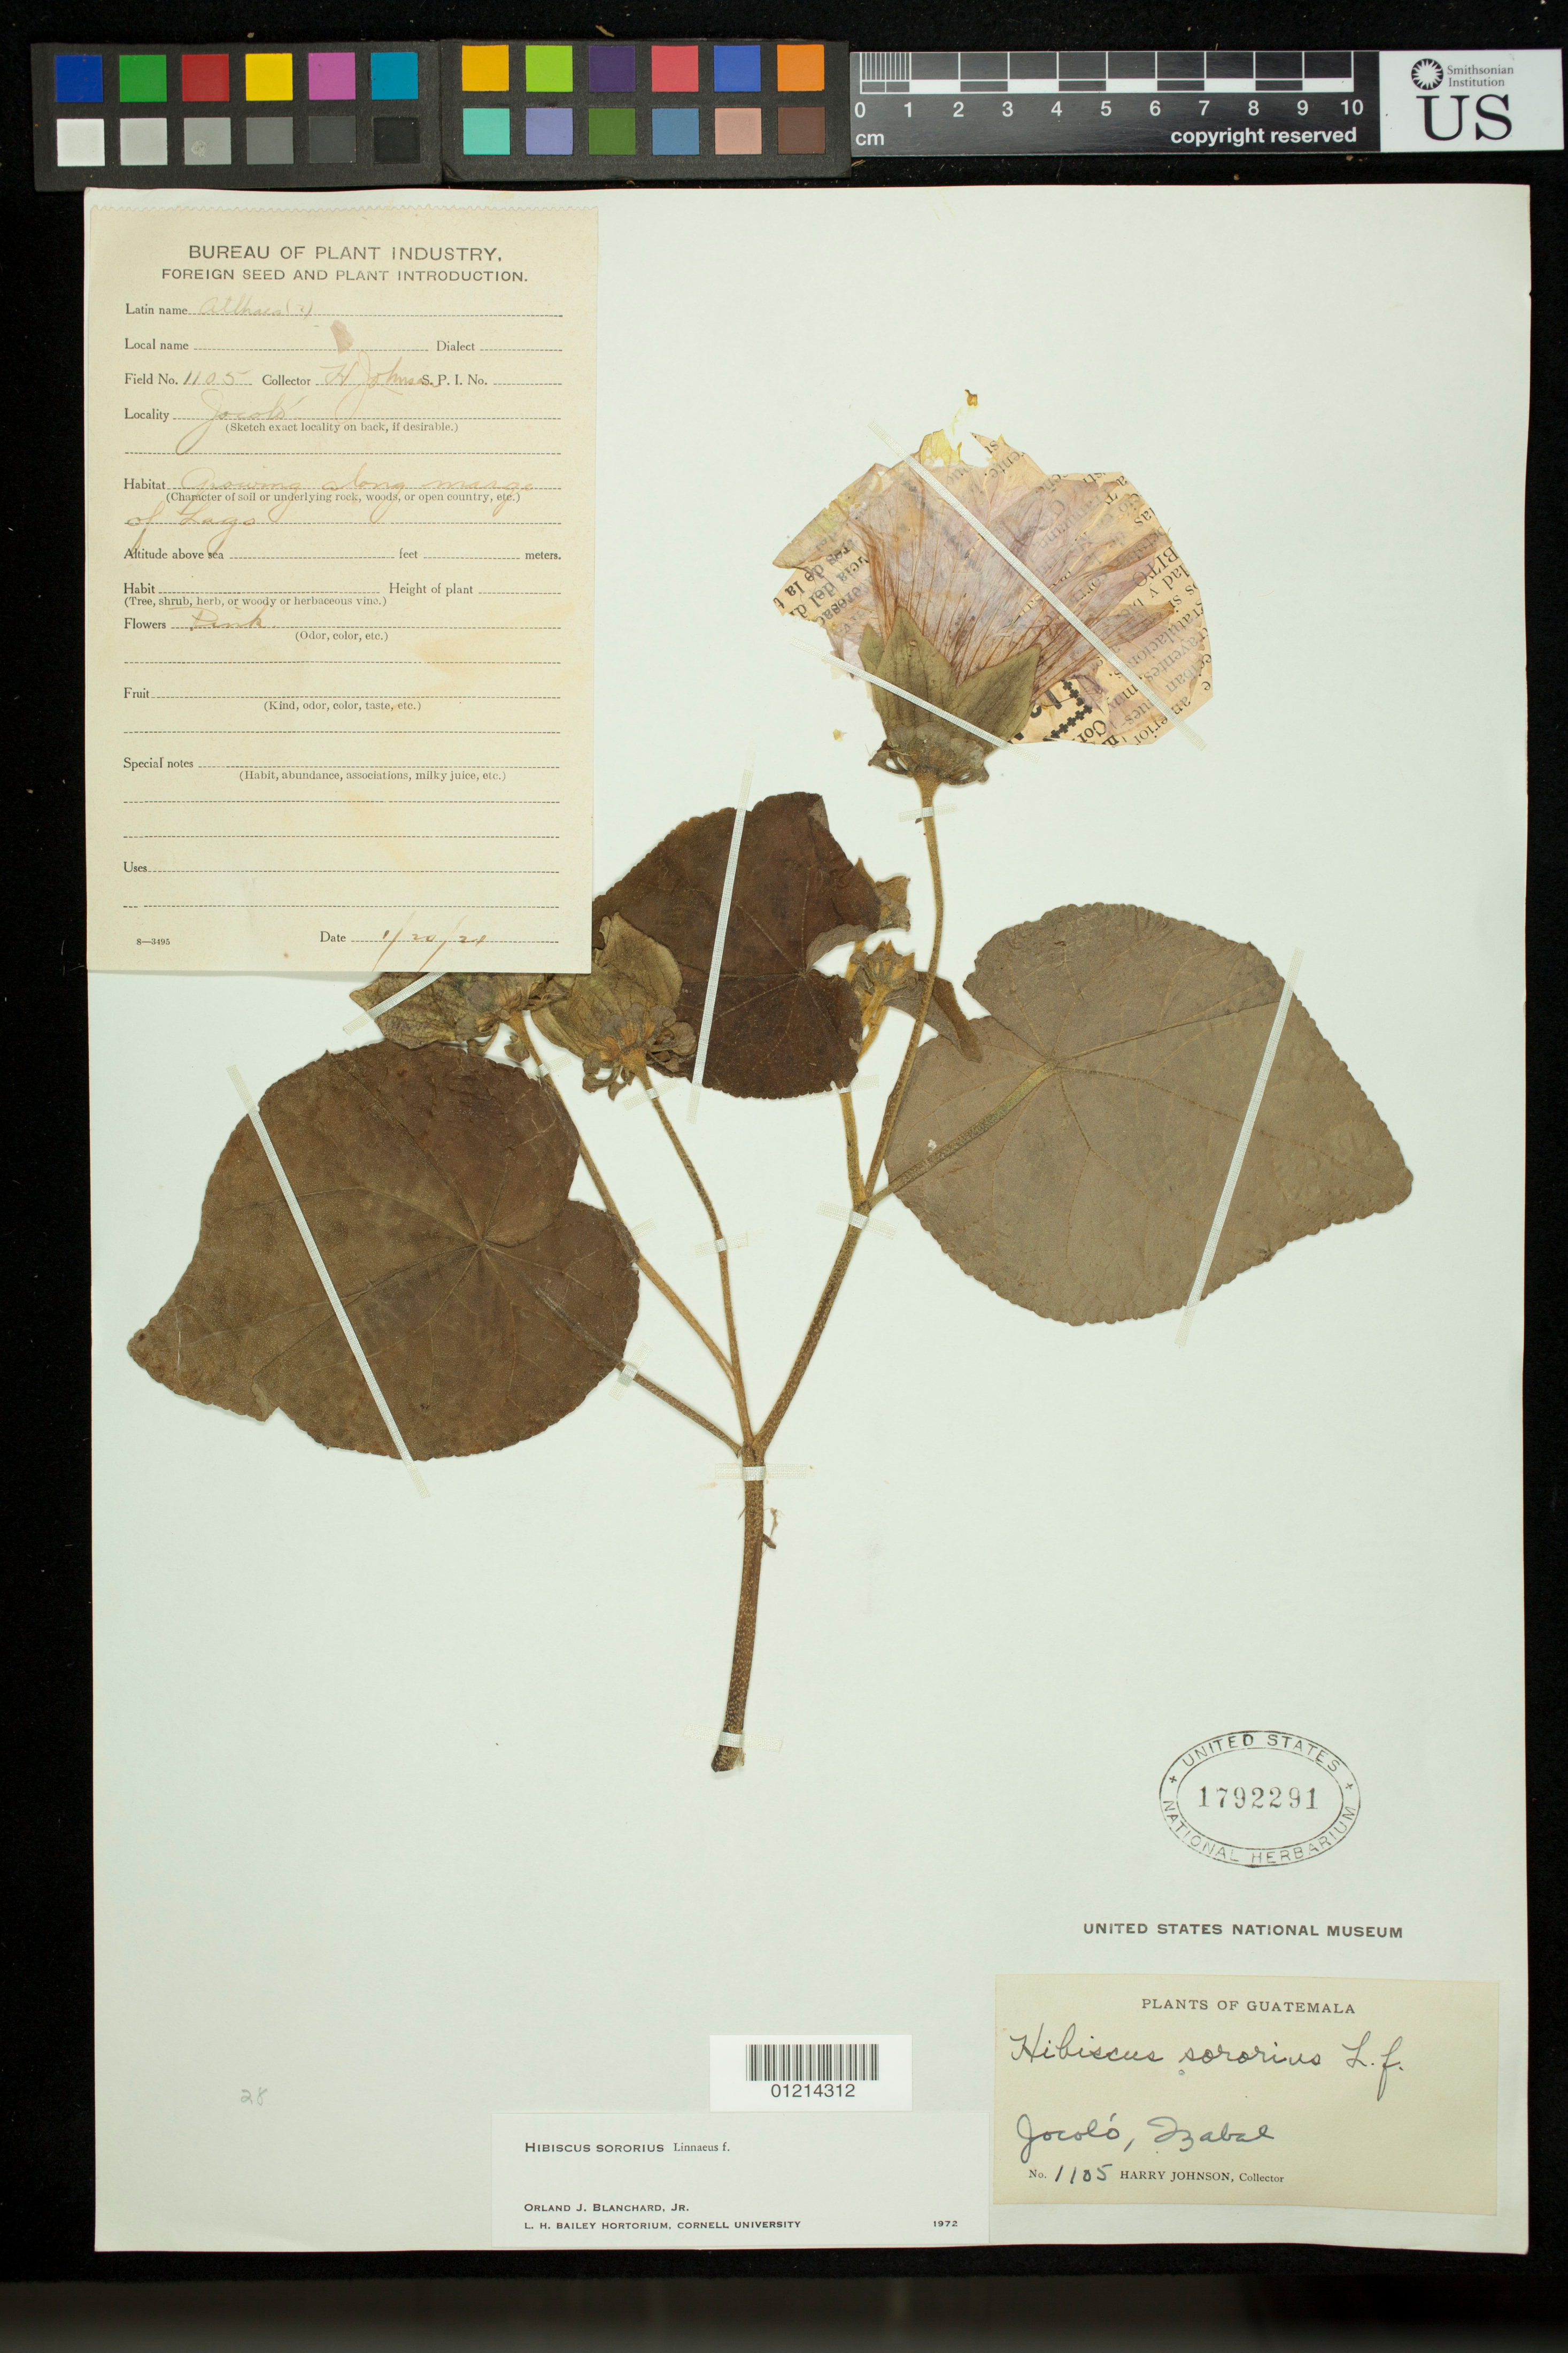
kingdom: Plantae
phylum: Tracheophyta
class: Magnoliopsida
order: Malvales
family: Malvaceae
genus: Hibiscus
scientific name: Hibiscus sororius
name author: L.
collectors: H. Johnson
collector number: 1105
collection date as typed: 1/20/1921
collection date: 1921-01-20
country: Guatemala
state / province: Izabal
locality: Jocoló, Izaabal.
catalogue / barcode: US 1792291